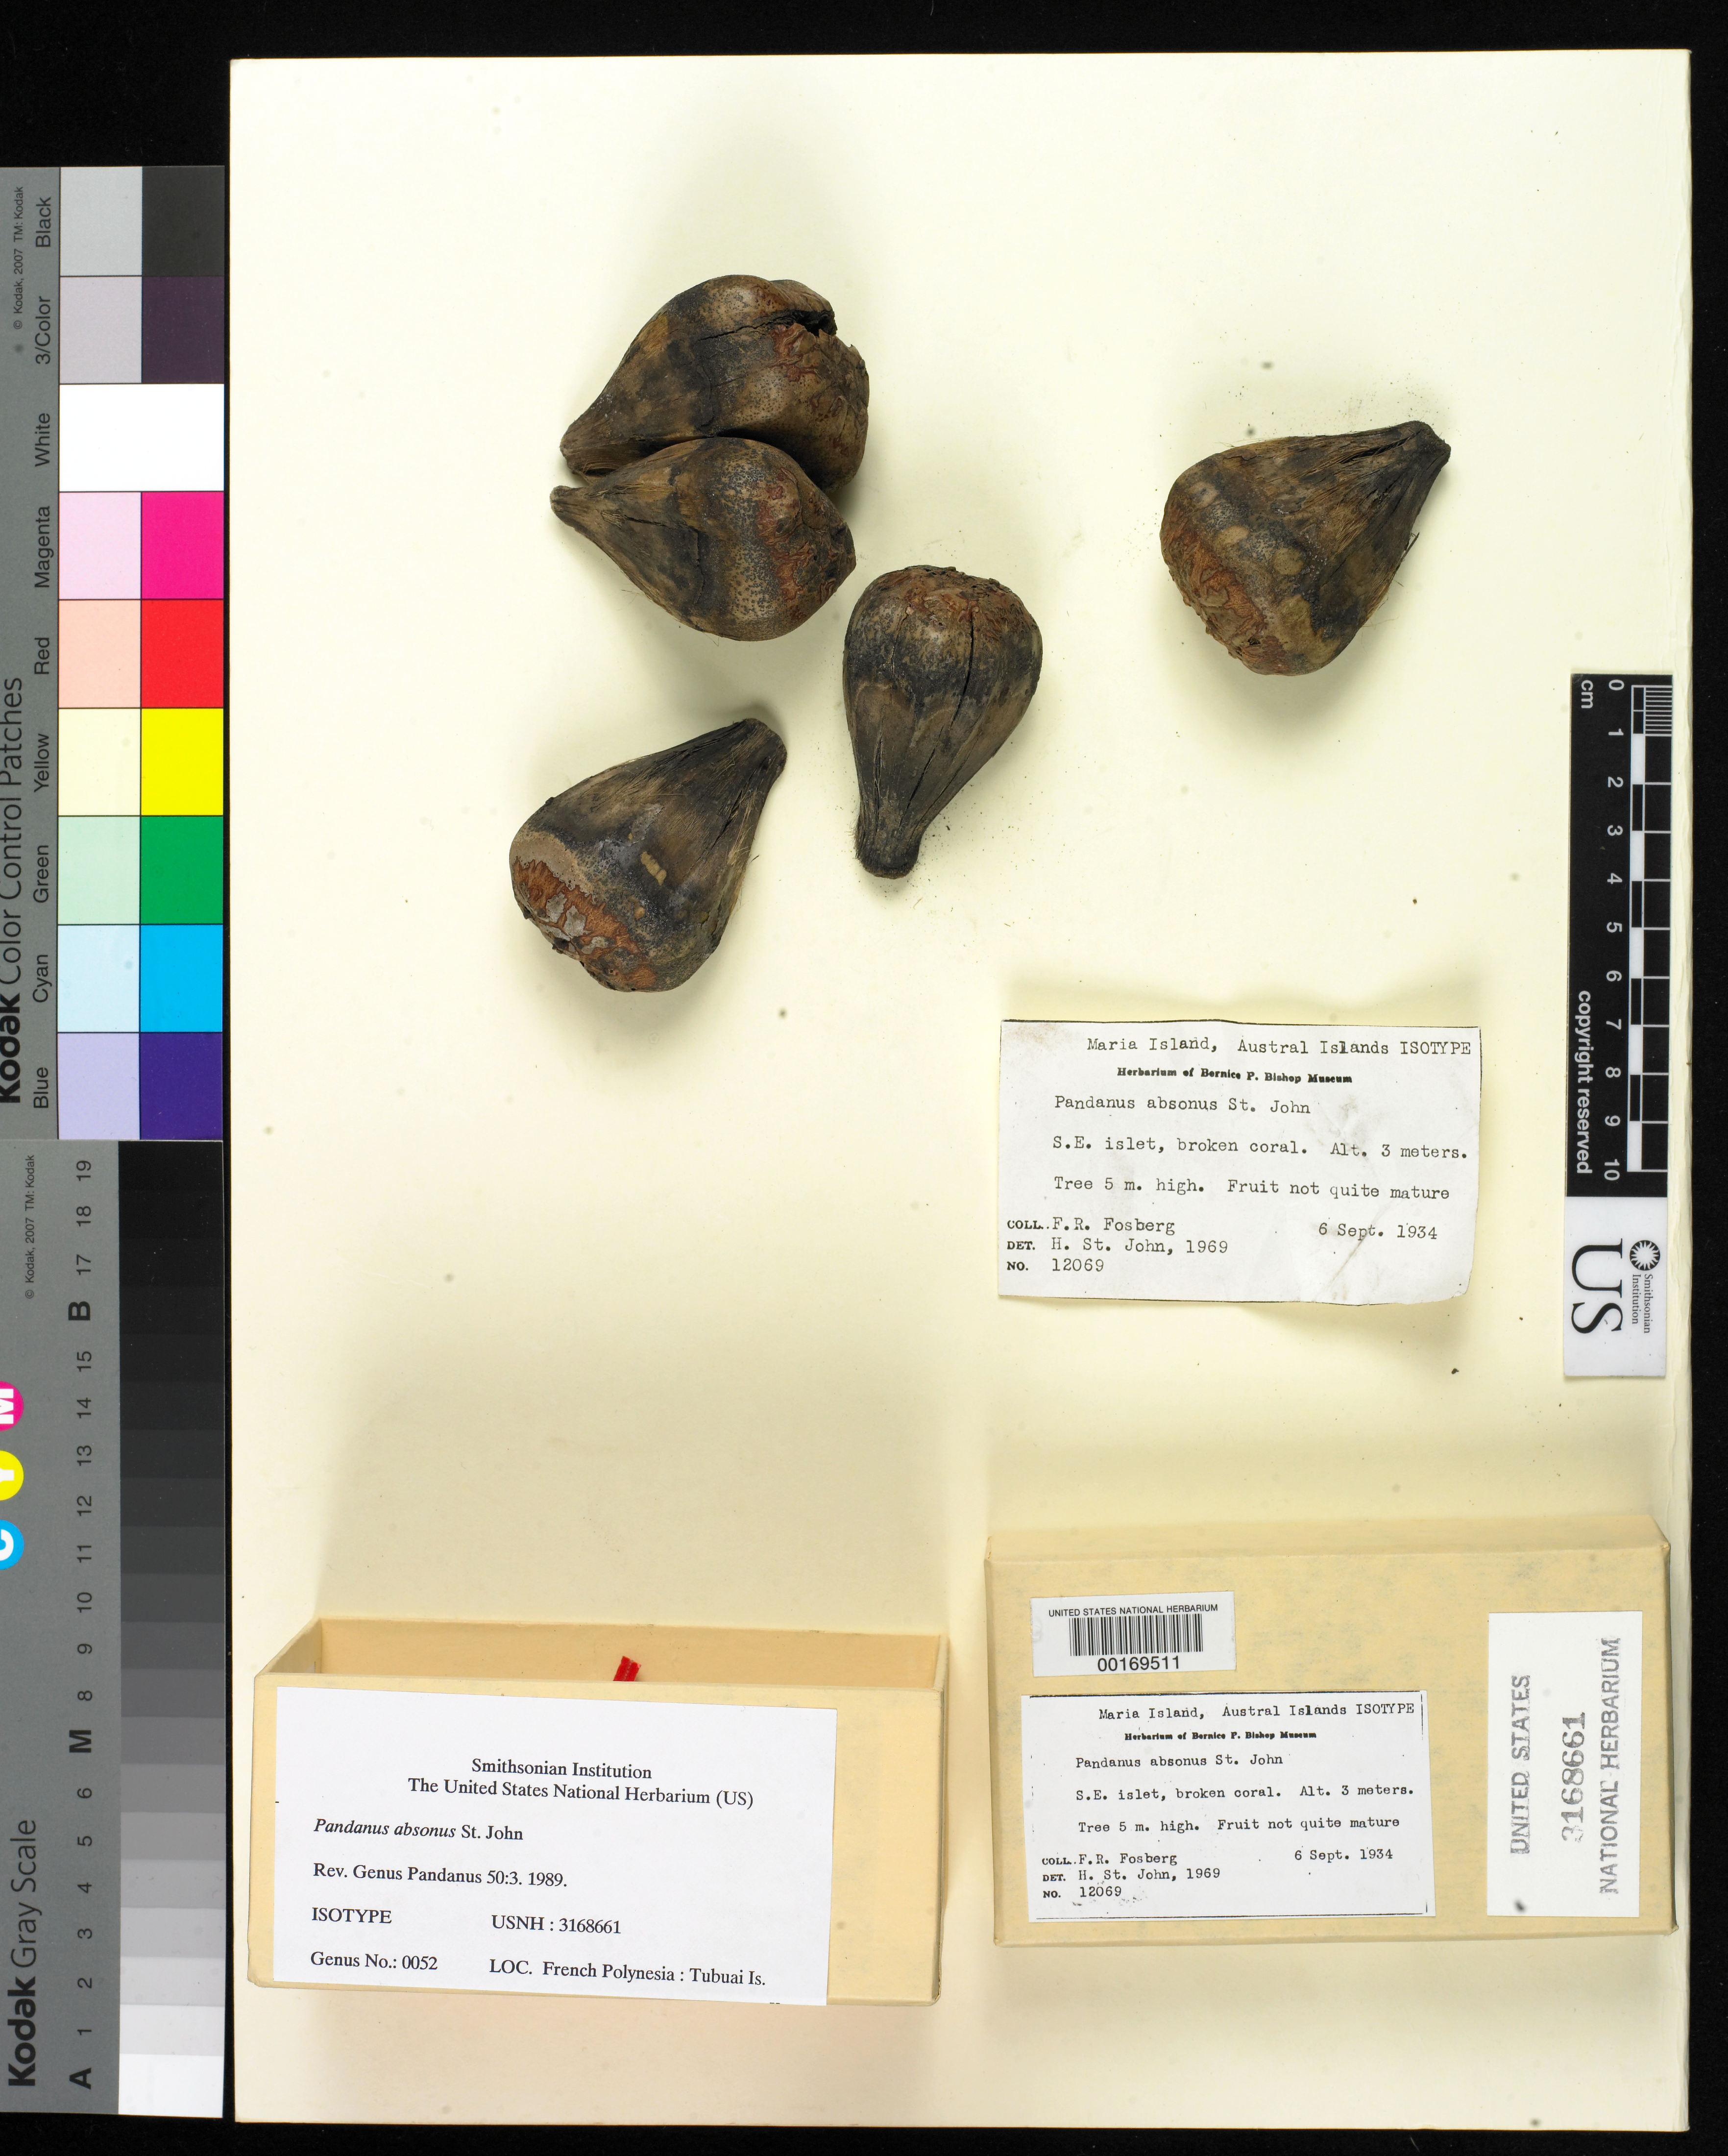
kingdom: Plantae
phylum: Tracheophyta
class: Liliopsida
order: Pandanales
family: Pandanaceae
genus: Pandanus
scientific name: Pandanus absonus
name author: H. St. John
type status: Isotype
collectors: F. R. Fosberg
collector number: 12069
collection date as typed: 06 Sep 1934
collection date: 1934-09-06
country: French Polynesia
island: Maria Atoll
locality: SE islet, broken coral. [Tubuai Is.]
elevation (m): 3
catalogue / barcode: US 3168661